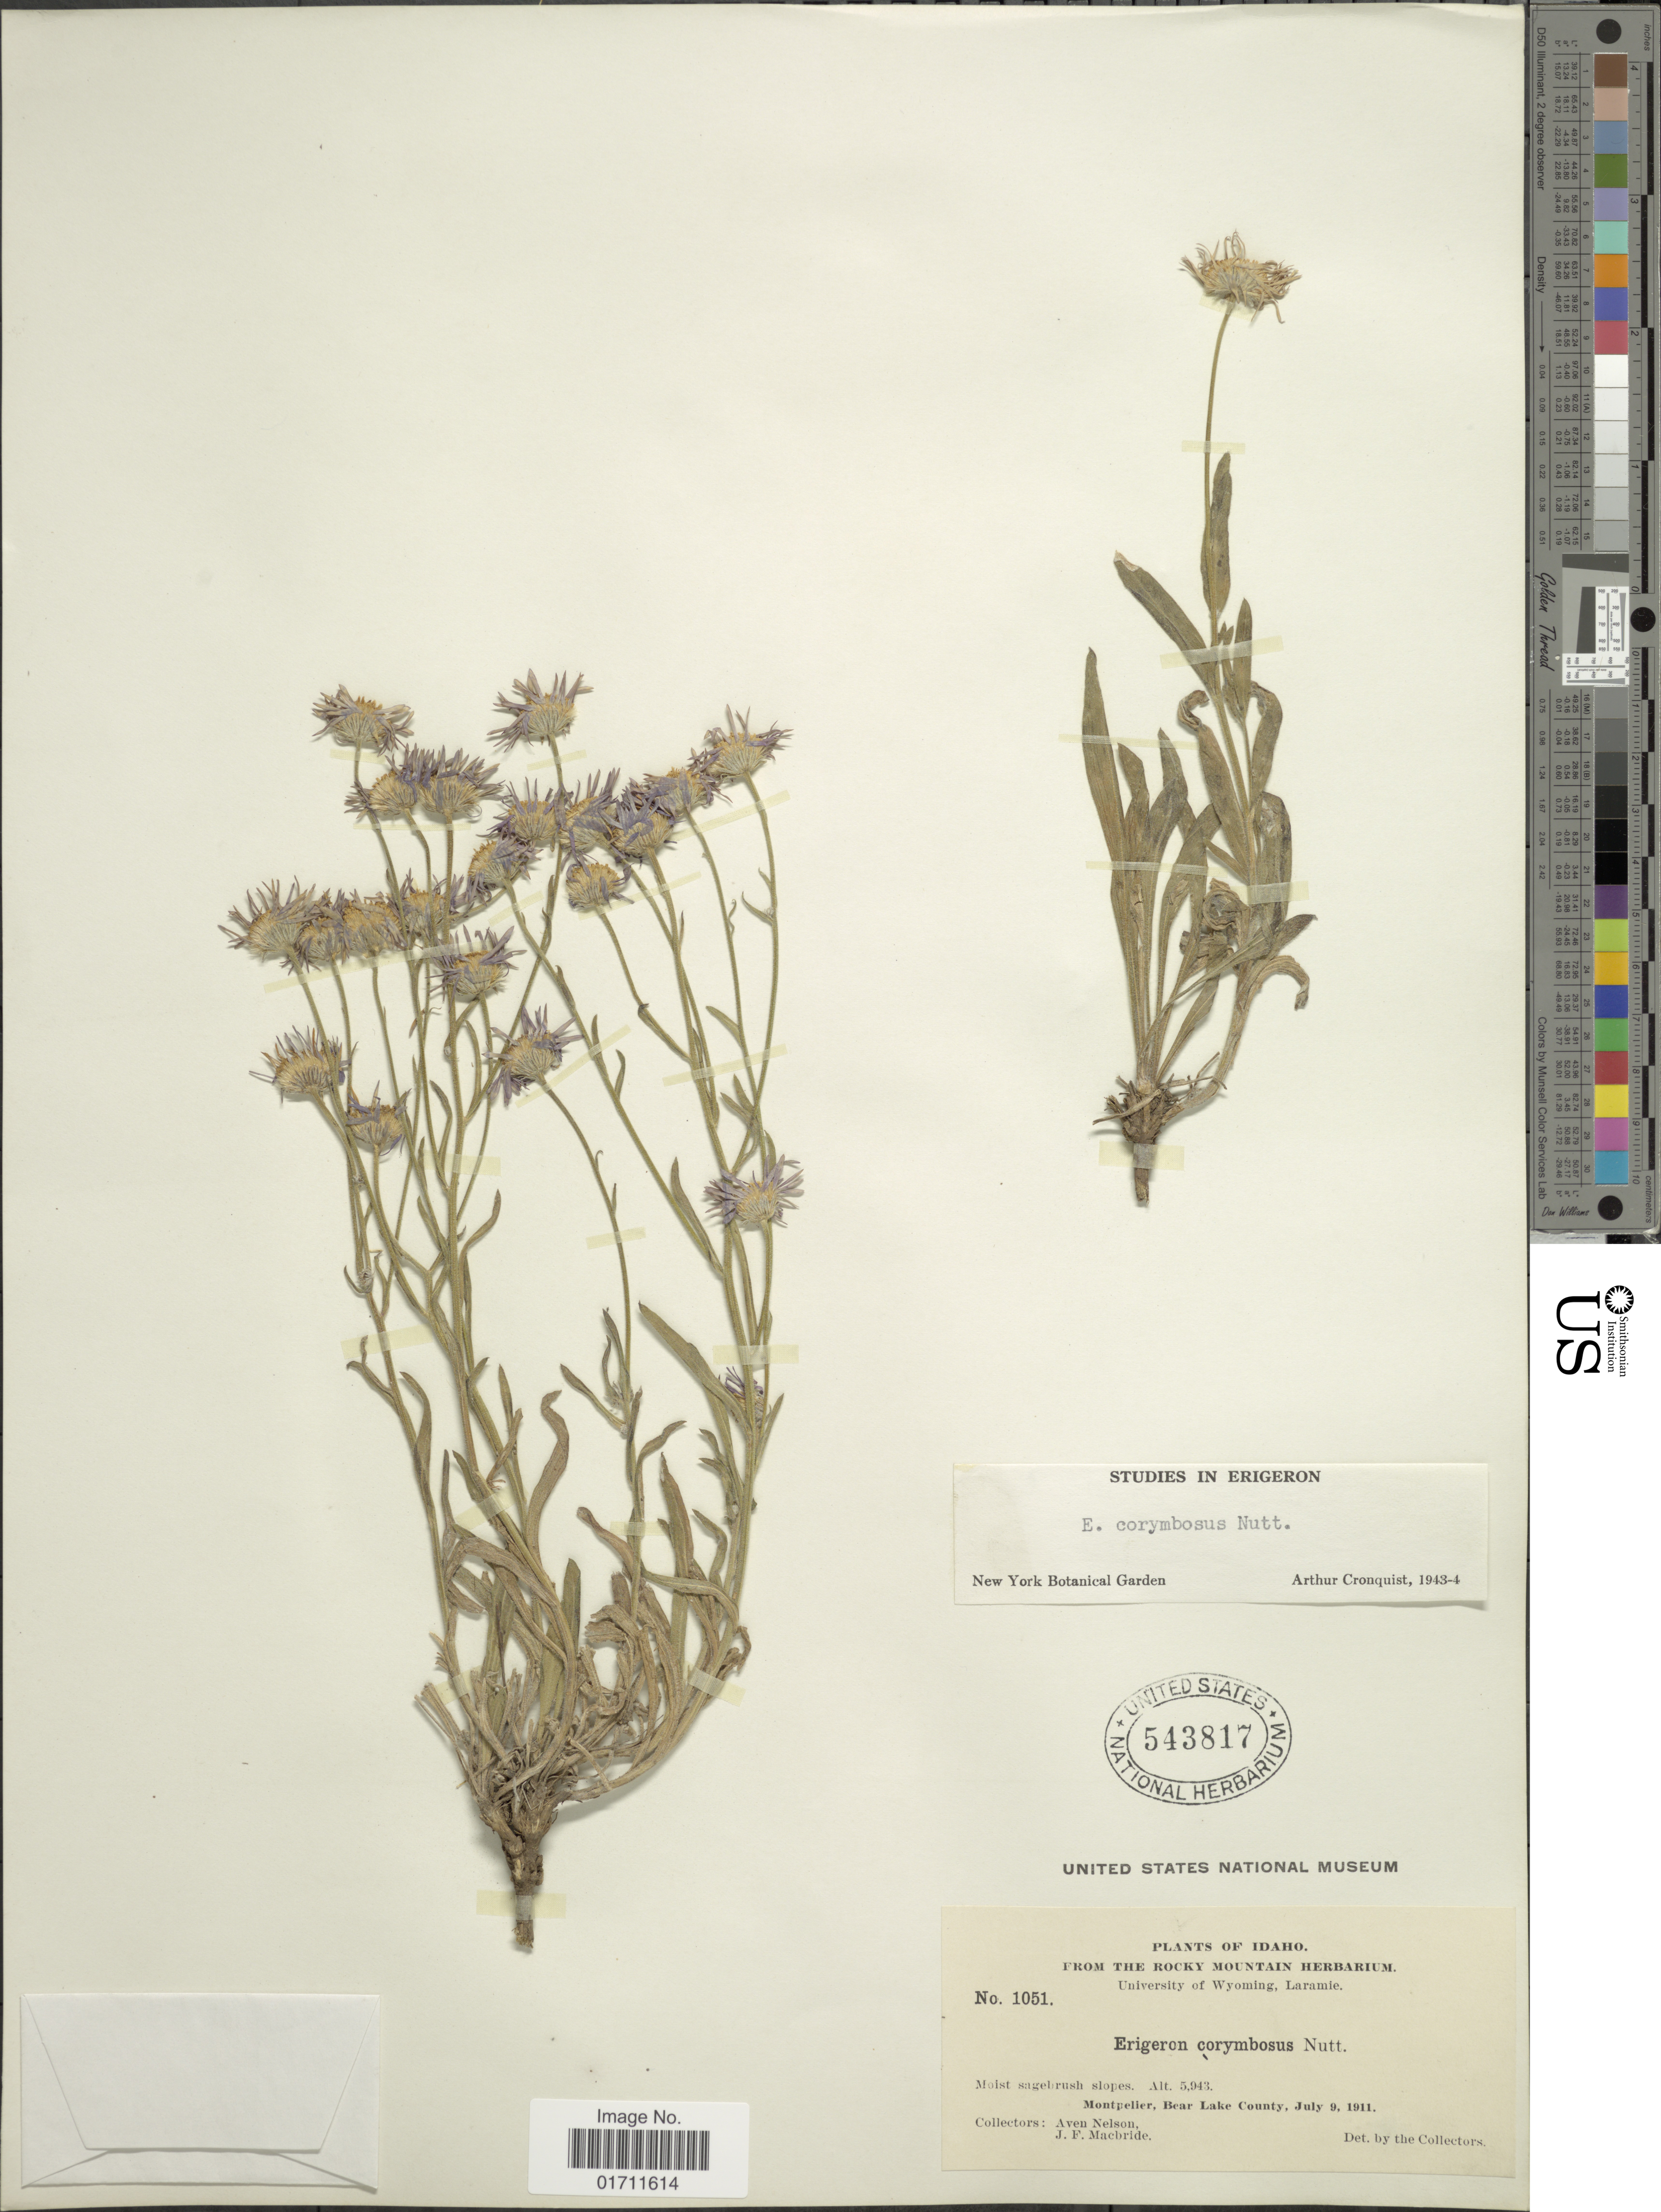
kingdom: Plantae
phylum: Tracheophyta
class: Magnoliopsida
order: Asterales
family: Asteraceae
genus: Erigeron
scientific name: Erigeron corymbosus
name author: Nutt.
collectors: A. Nelson & J. F. Macbride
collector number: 1051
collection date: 1911-07-09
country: United States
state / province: Idaho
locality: Moist sagebrush slopes, Montpelier, Bear Lake County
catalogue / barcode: US 543817